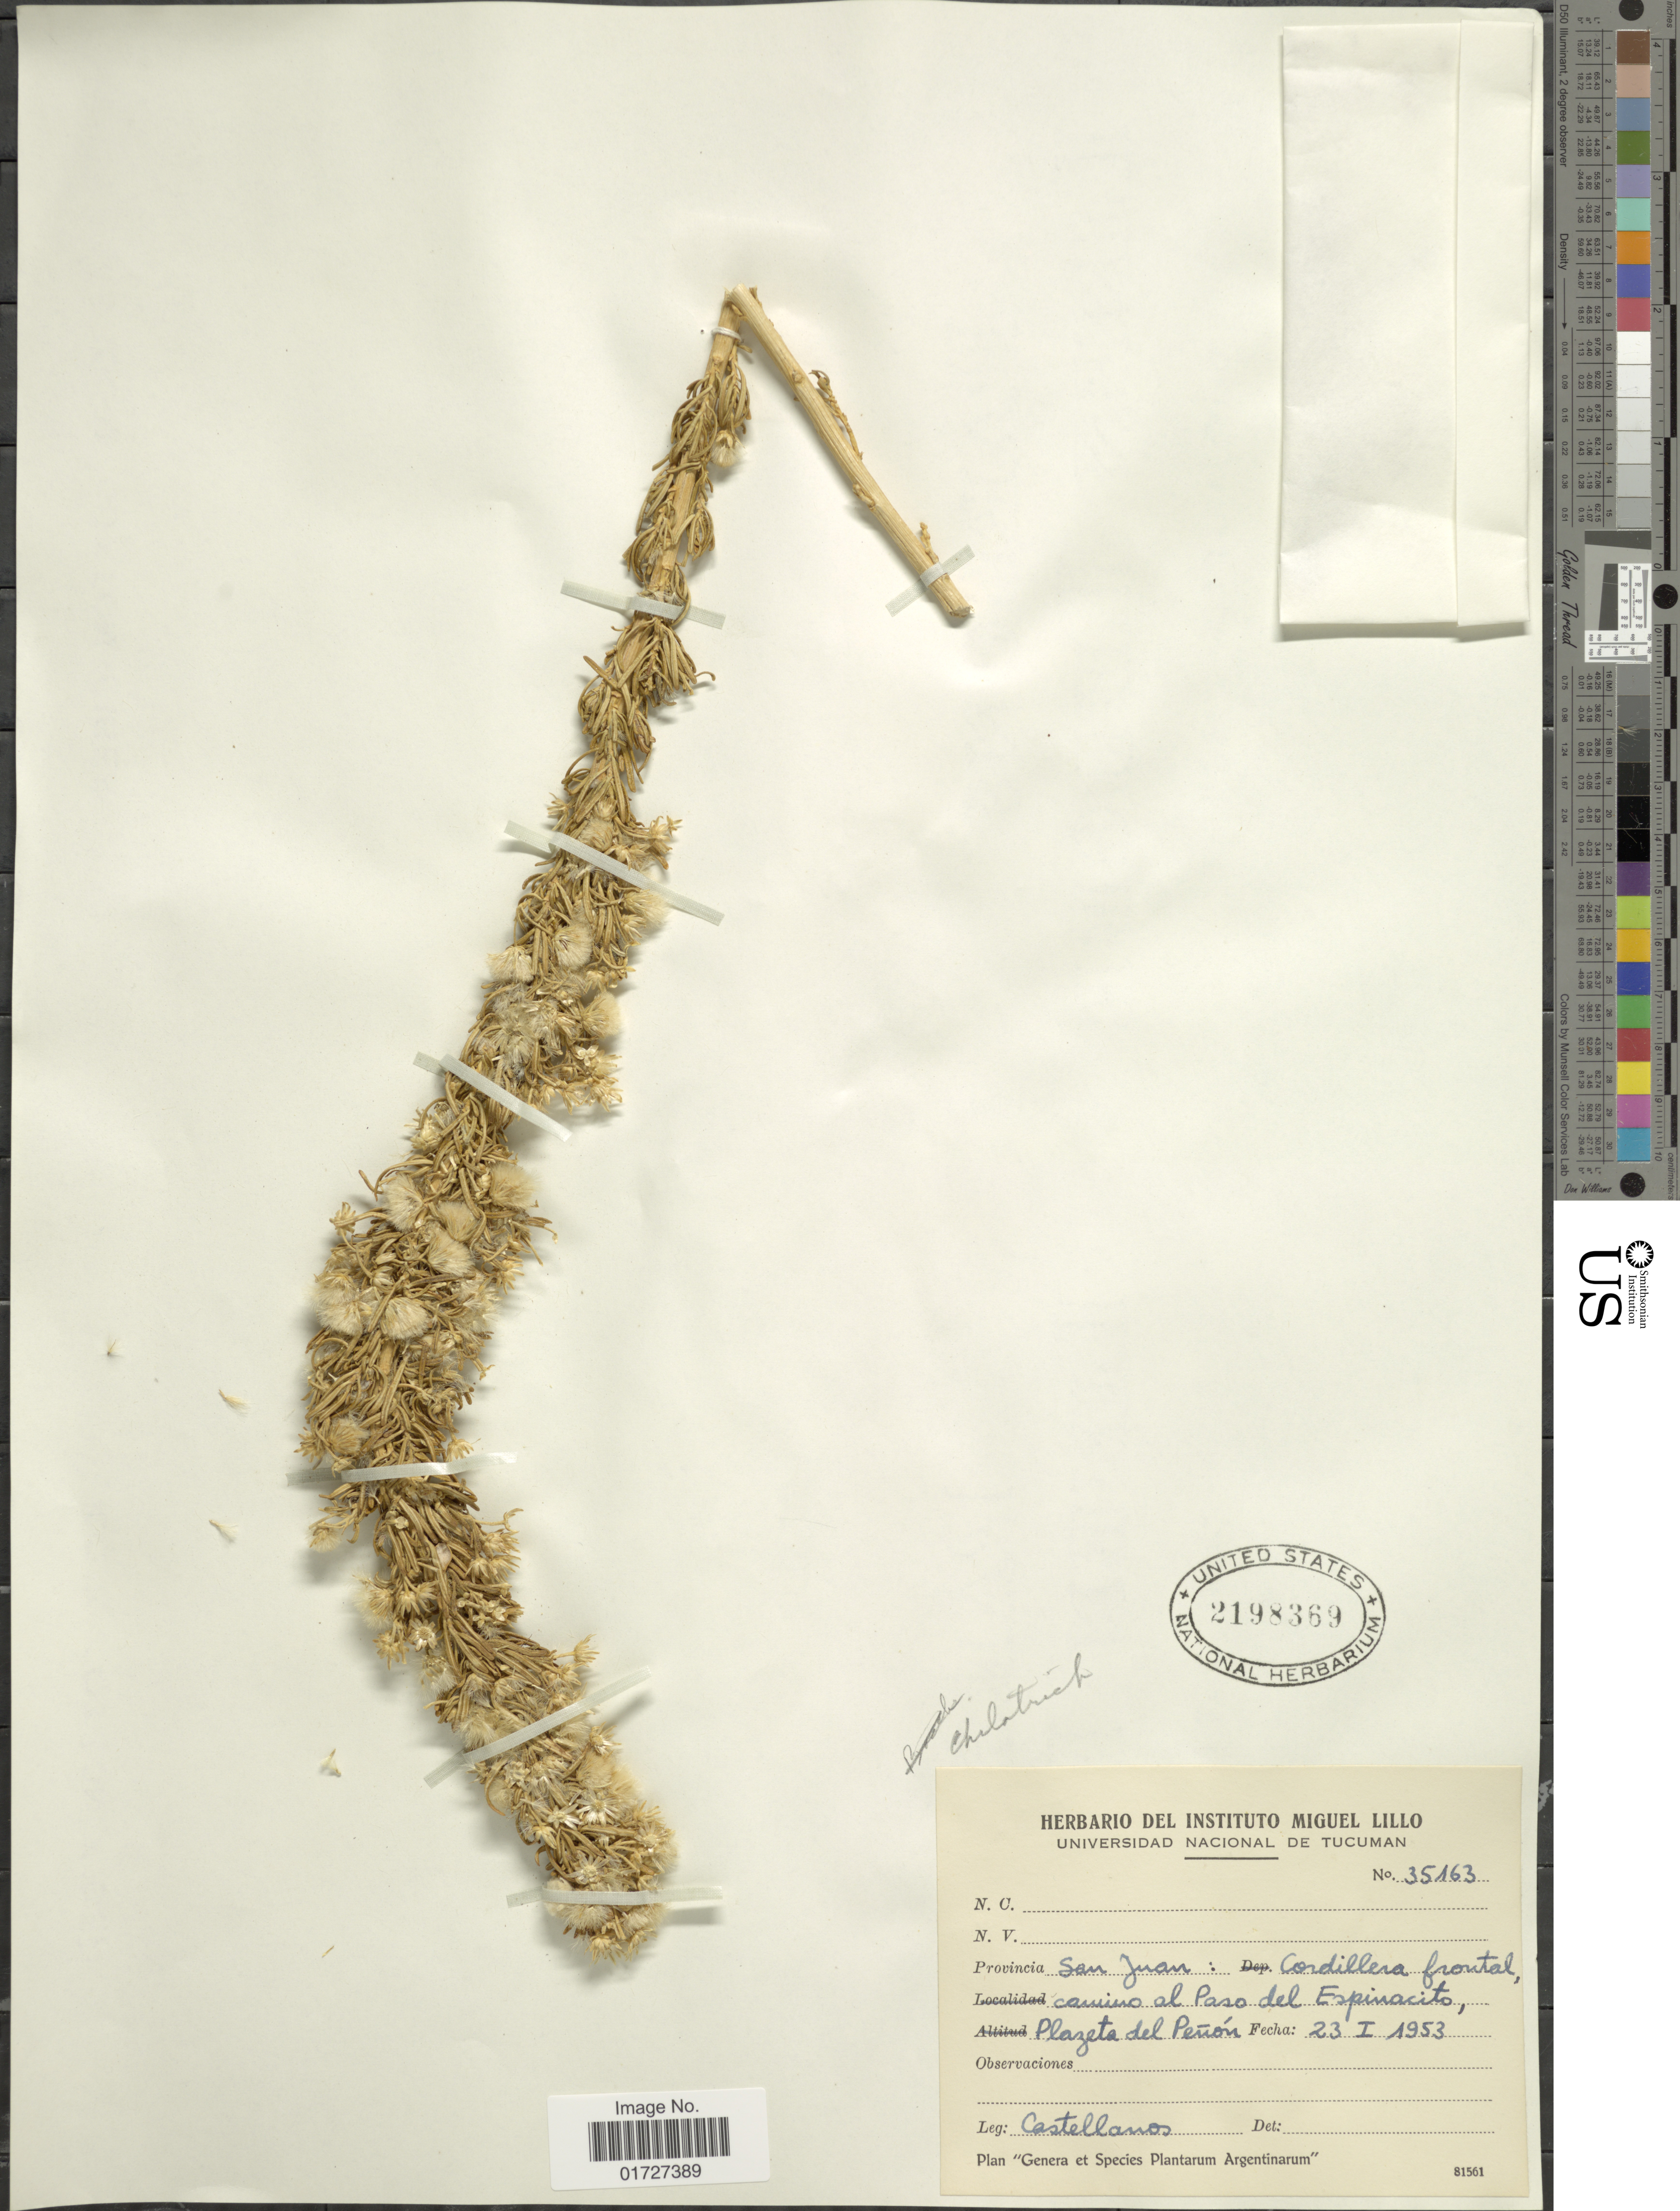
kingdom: Plantae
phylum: Tracheophyta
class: Magnoliopsida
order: Asterales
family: Asteraceae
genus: Baccharis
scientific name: Baccharis grisebachii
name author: Hieron.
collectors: -- Castellanos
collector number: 35163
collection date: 1953-01-23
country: Argentina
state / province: San Juan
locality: Cordillera Frontal, camino al Paso del Espinacito, Plazeta del Peñon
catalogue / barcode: US 2198369